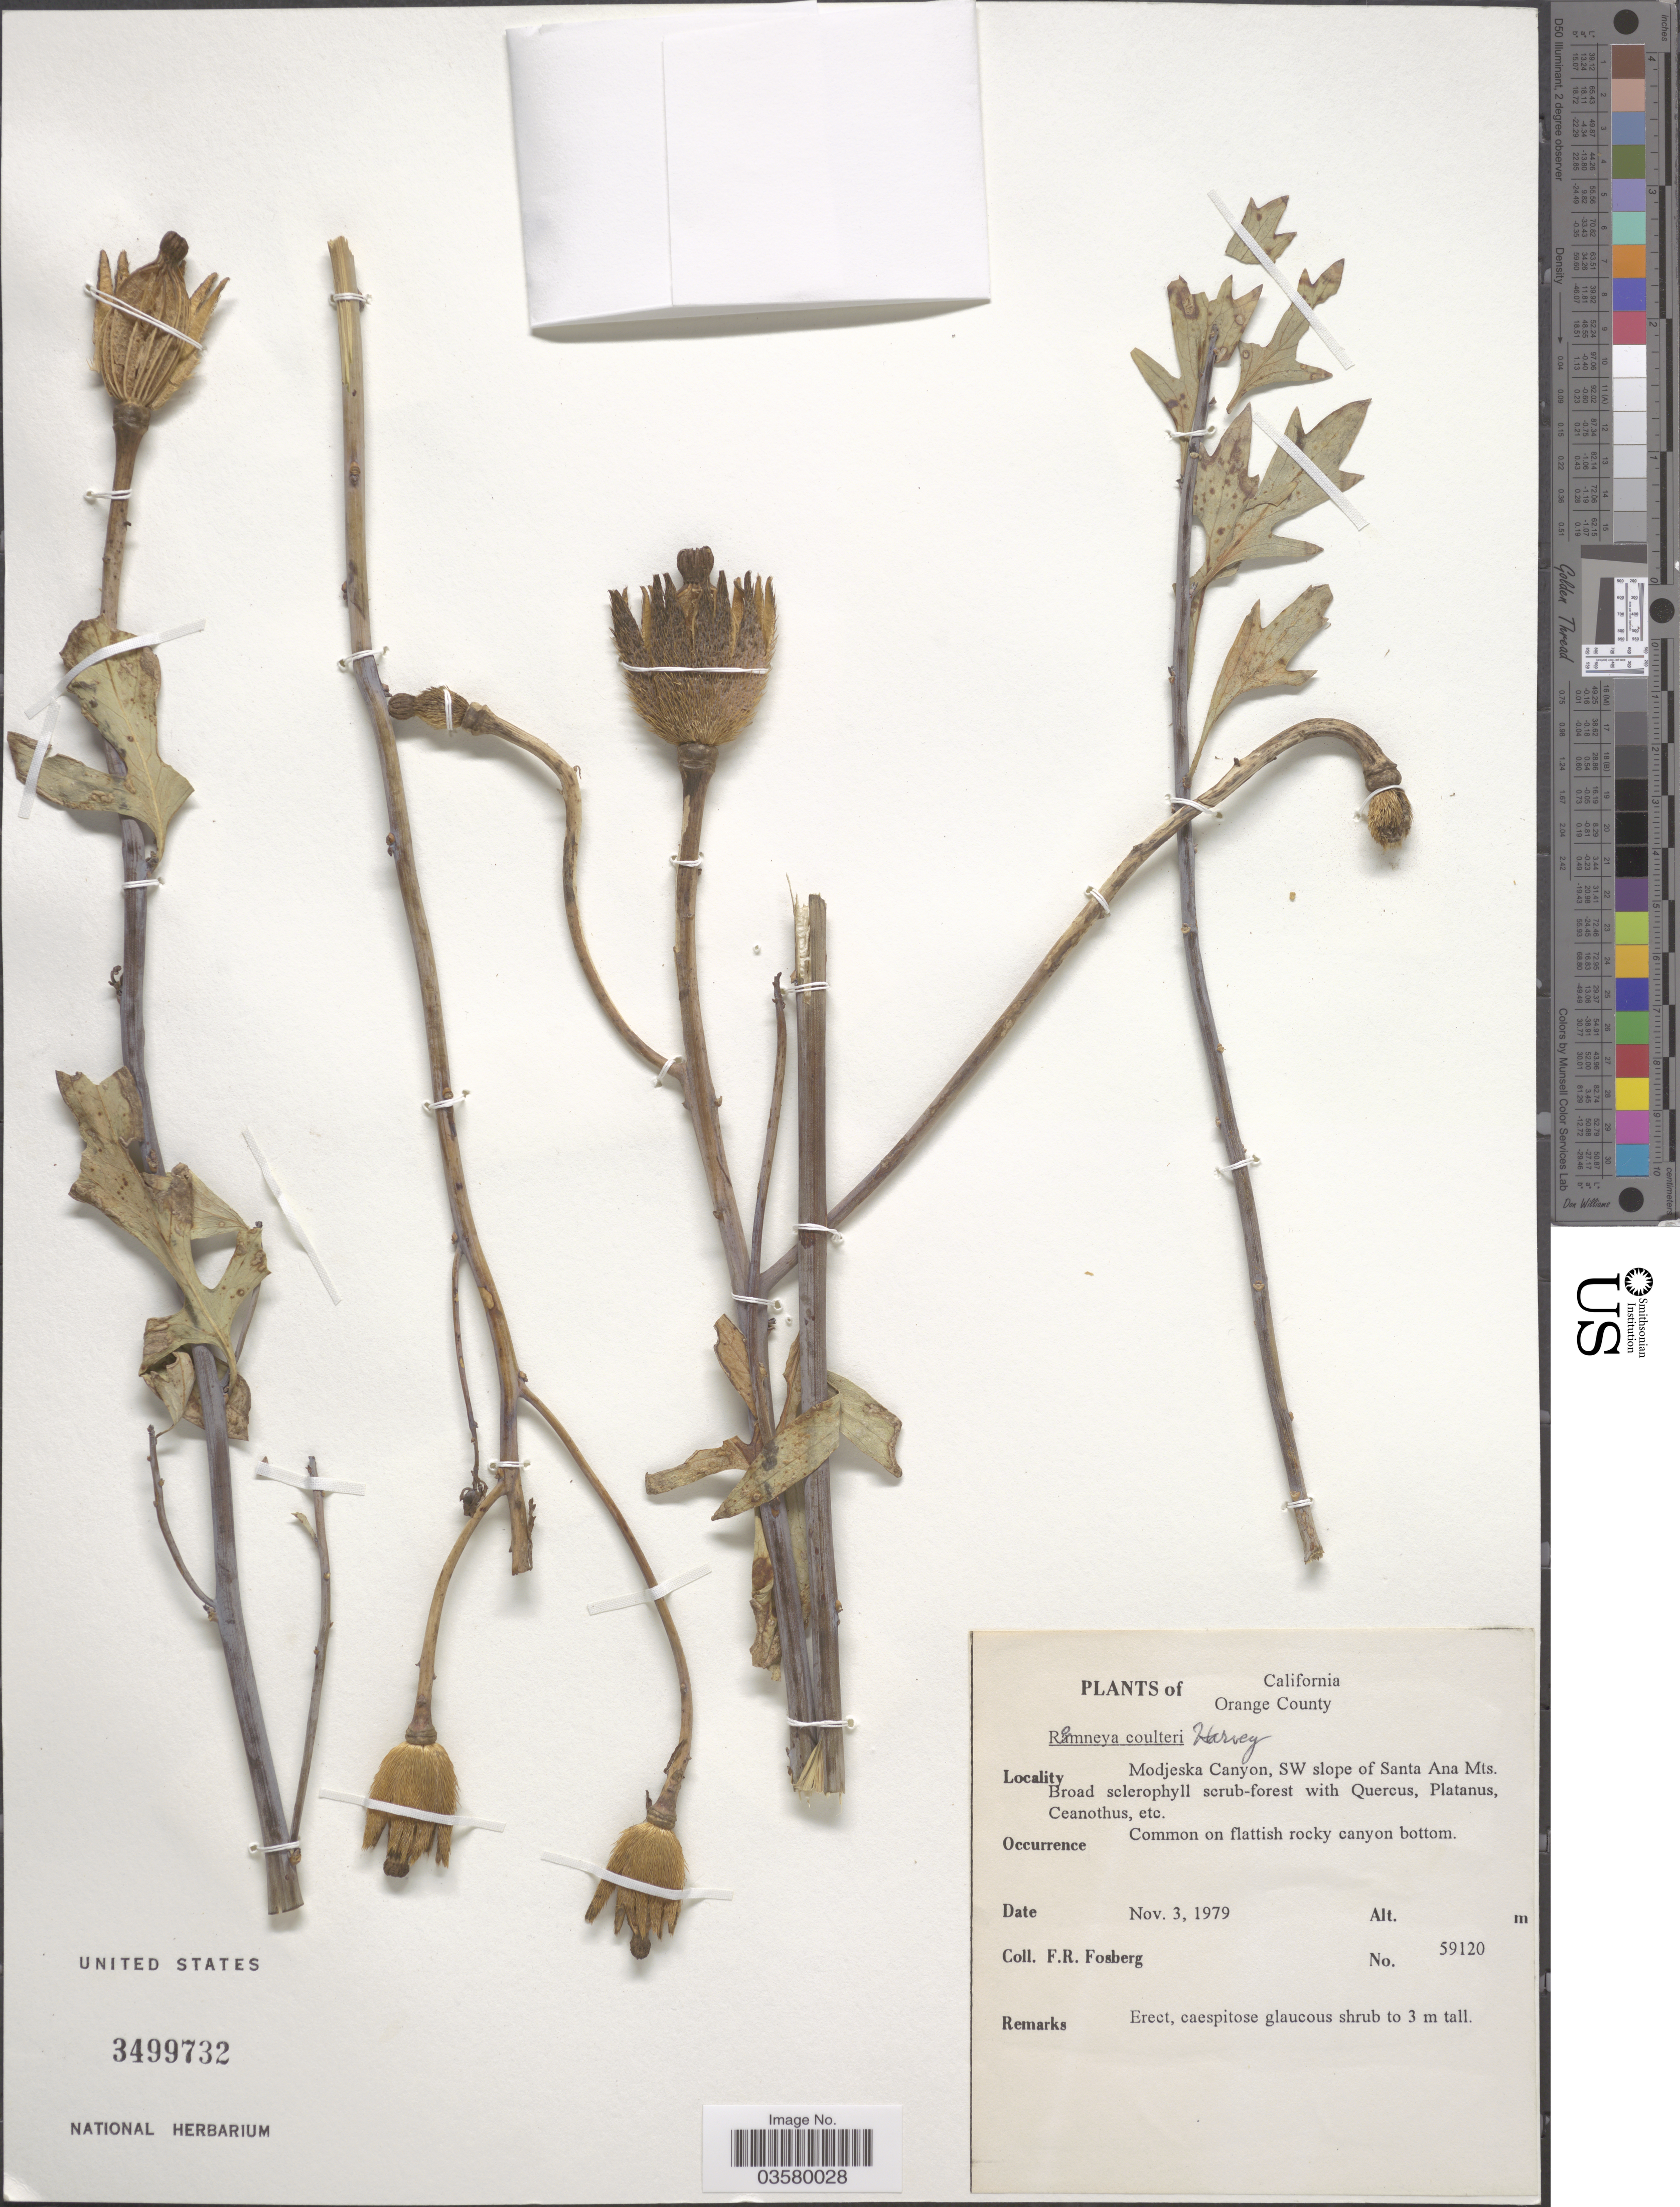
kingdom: Plantae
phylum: Tracheophyta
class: Magnoliopsida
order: Ranunculales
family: Papaveraceae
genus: Romneya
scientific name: Romneya coulteri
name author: Harv.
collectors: F. R. Fosberg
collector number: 59120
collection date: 1979-11-03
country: United States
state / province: California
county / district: Orange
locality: Orange County. Modjeska Canyon, SW slope of Santa Ana Mts.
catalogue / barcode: US 3499732